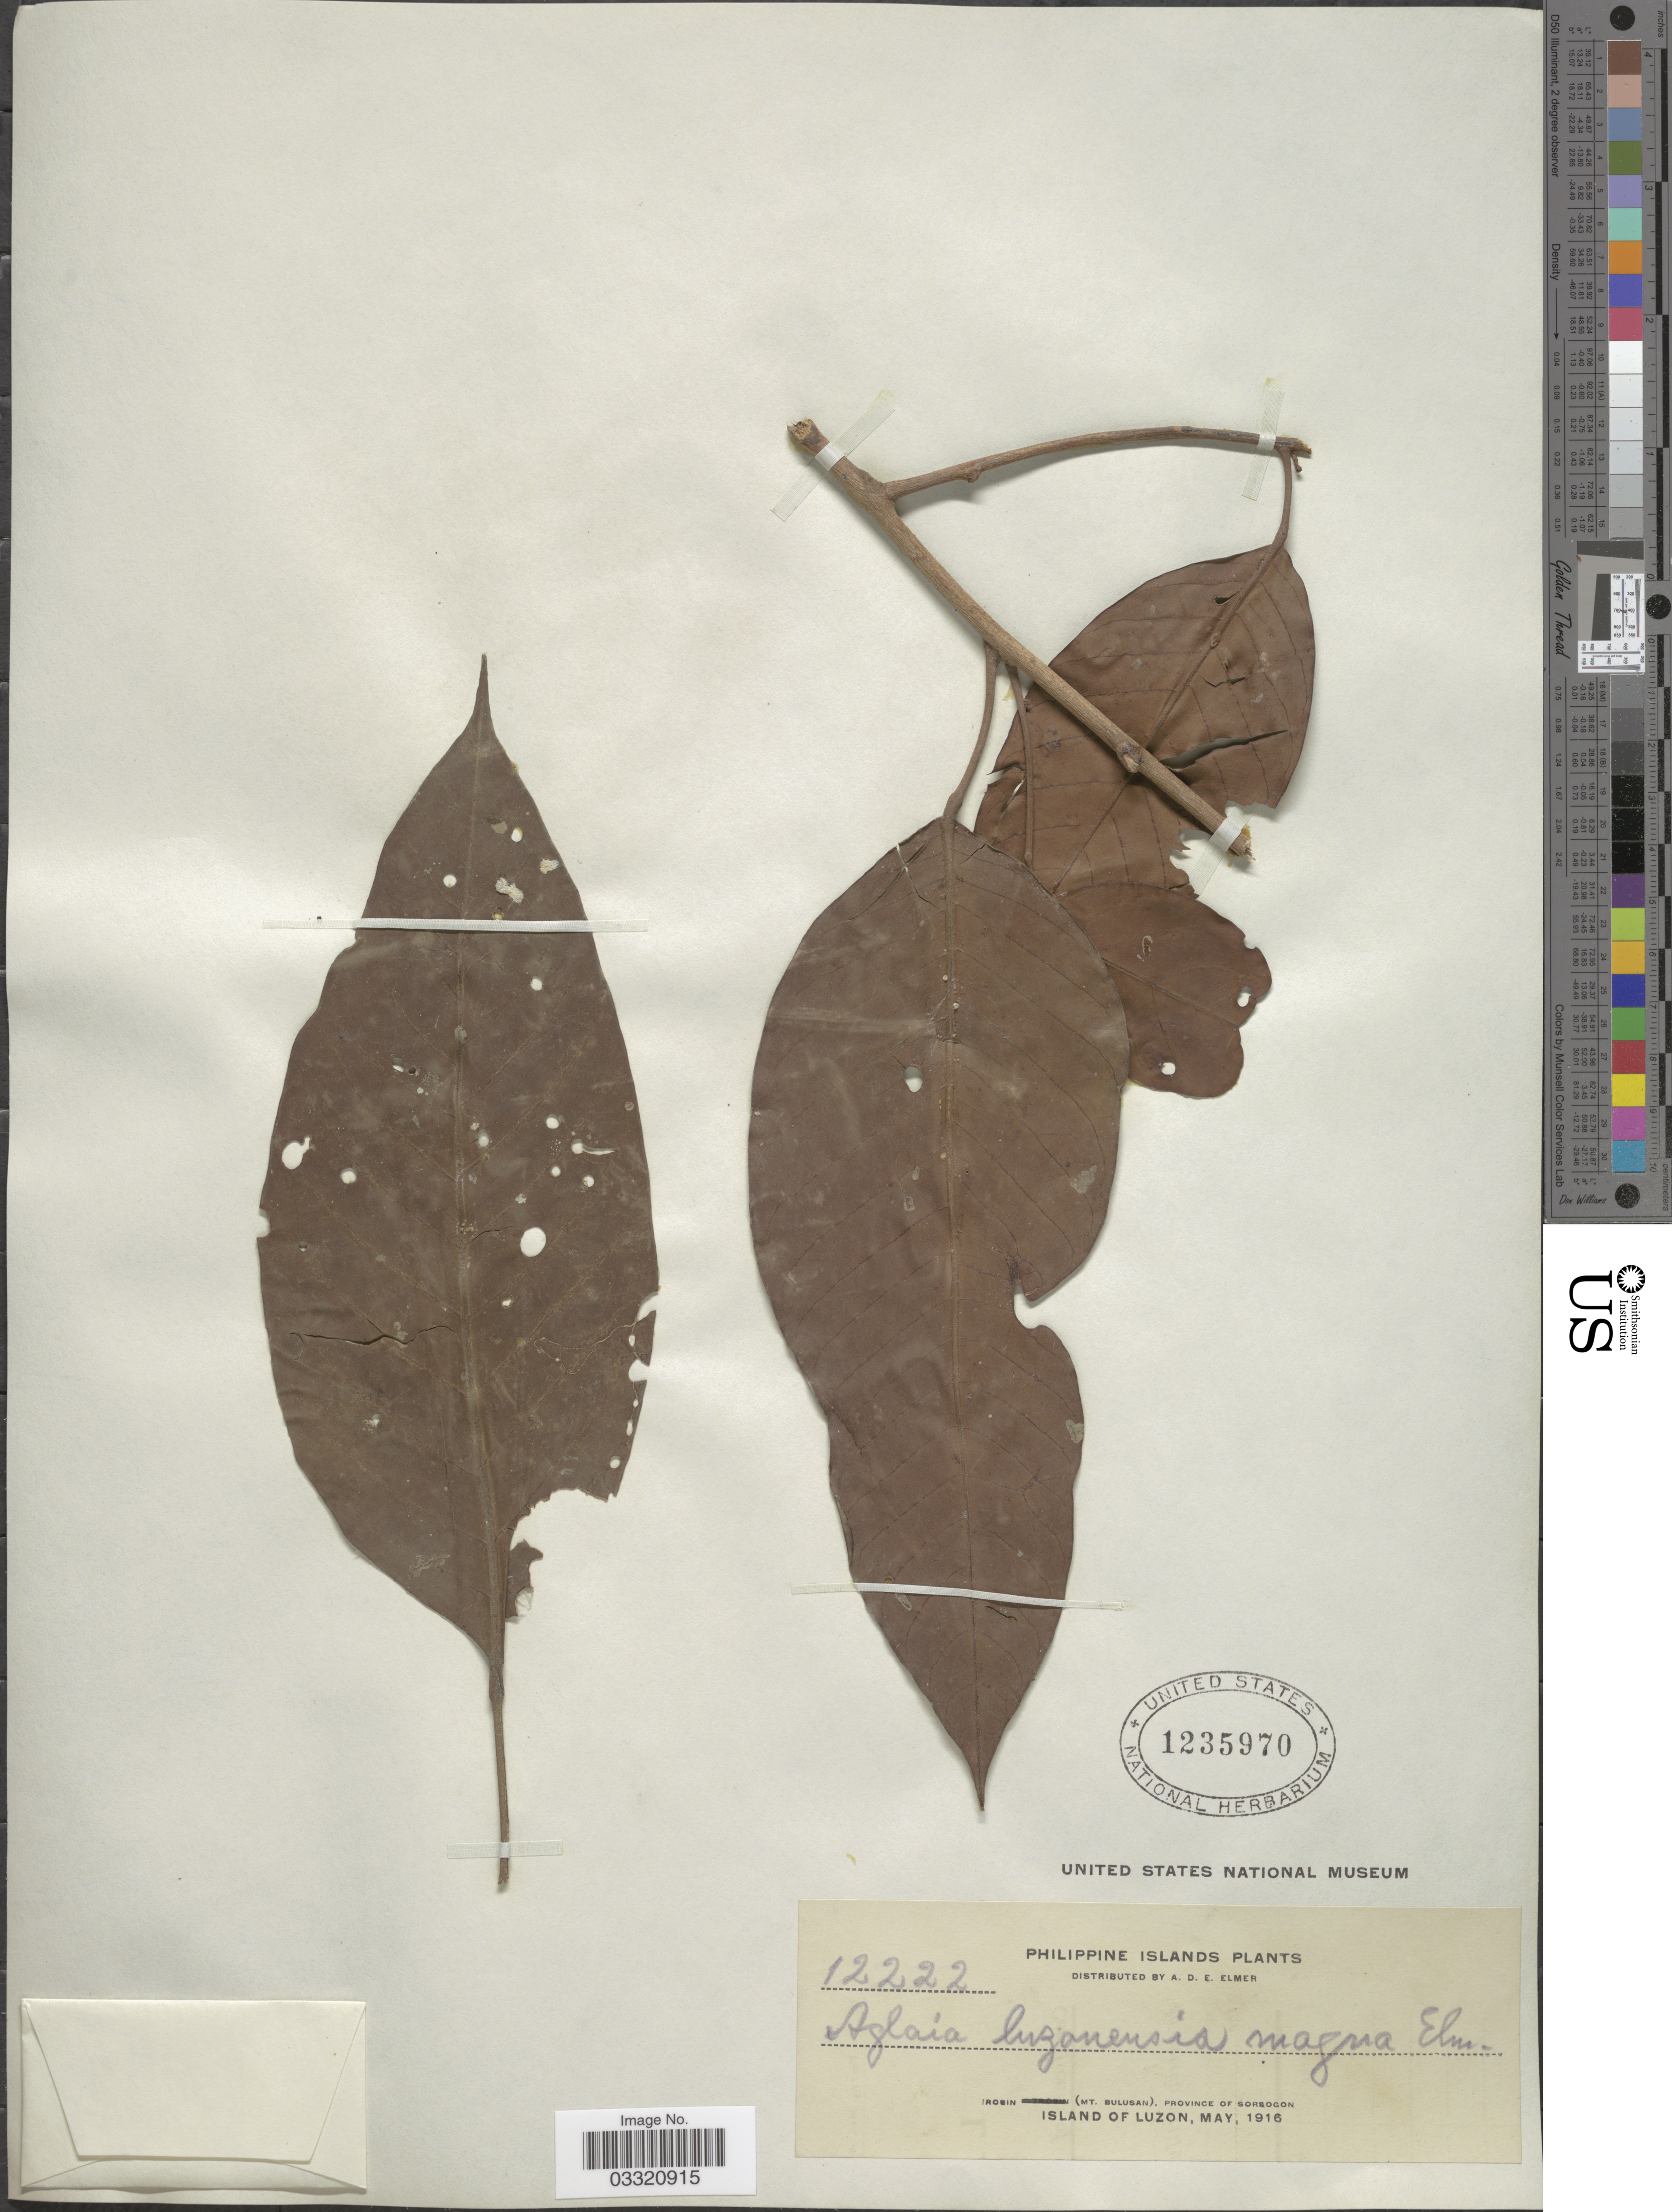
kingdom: Plantae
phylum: Tracheophyta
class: Magnoliopsida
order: Sapindales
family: Meliaceae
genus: Aglaia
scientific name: Aglaia luzoniensis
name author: (S. Vidal) Merr. & Rolfe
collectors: A. D. E. Elmer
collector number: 12222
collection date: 1916-05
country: Philippines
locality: Irosin (Mt. Bulusan), Province of Sorsogon. Island of Luzon.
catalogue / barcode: US 1235970